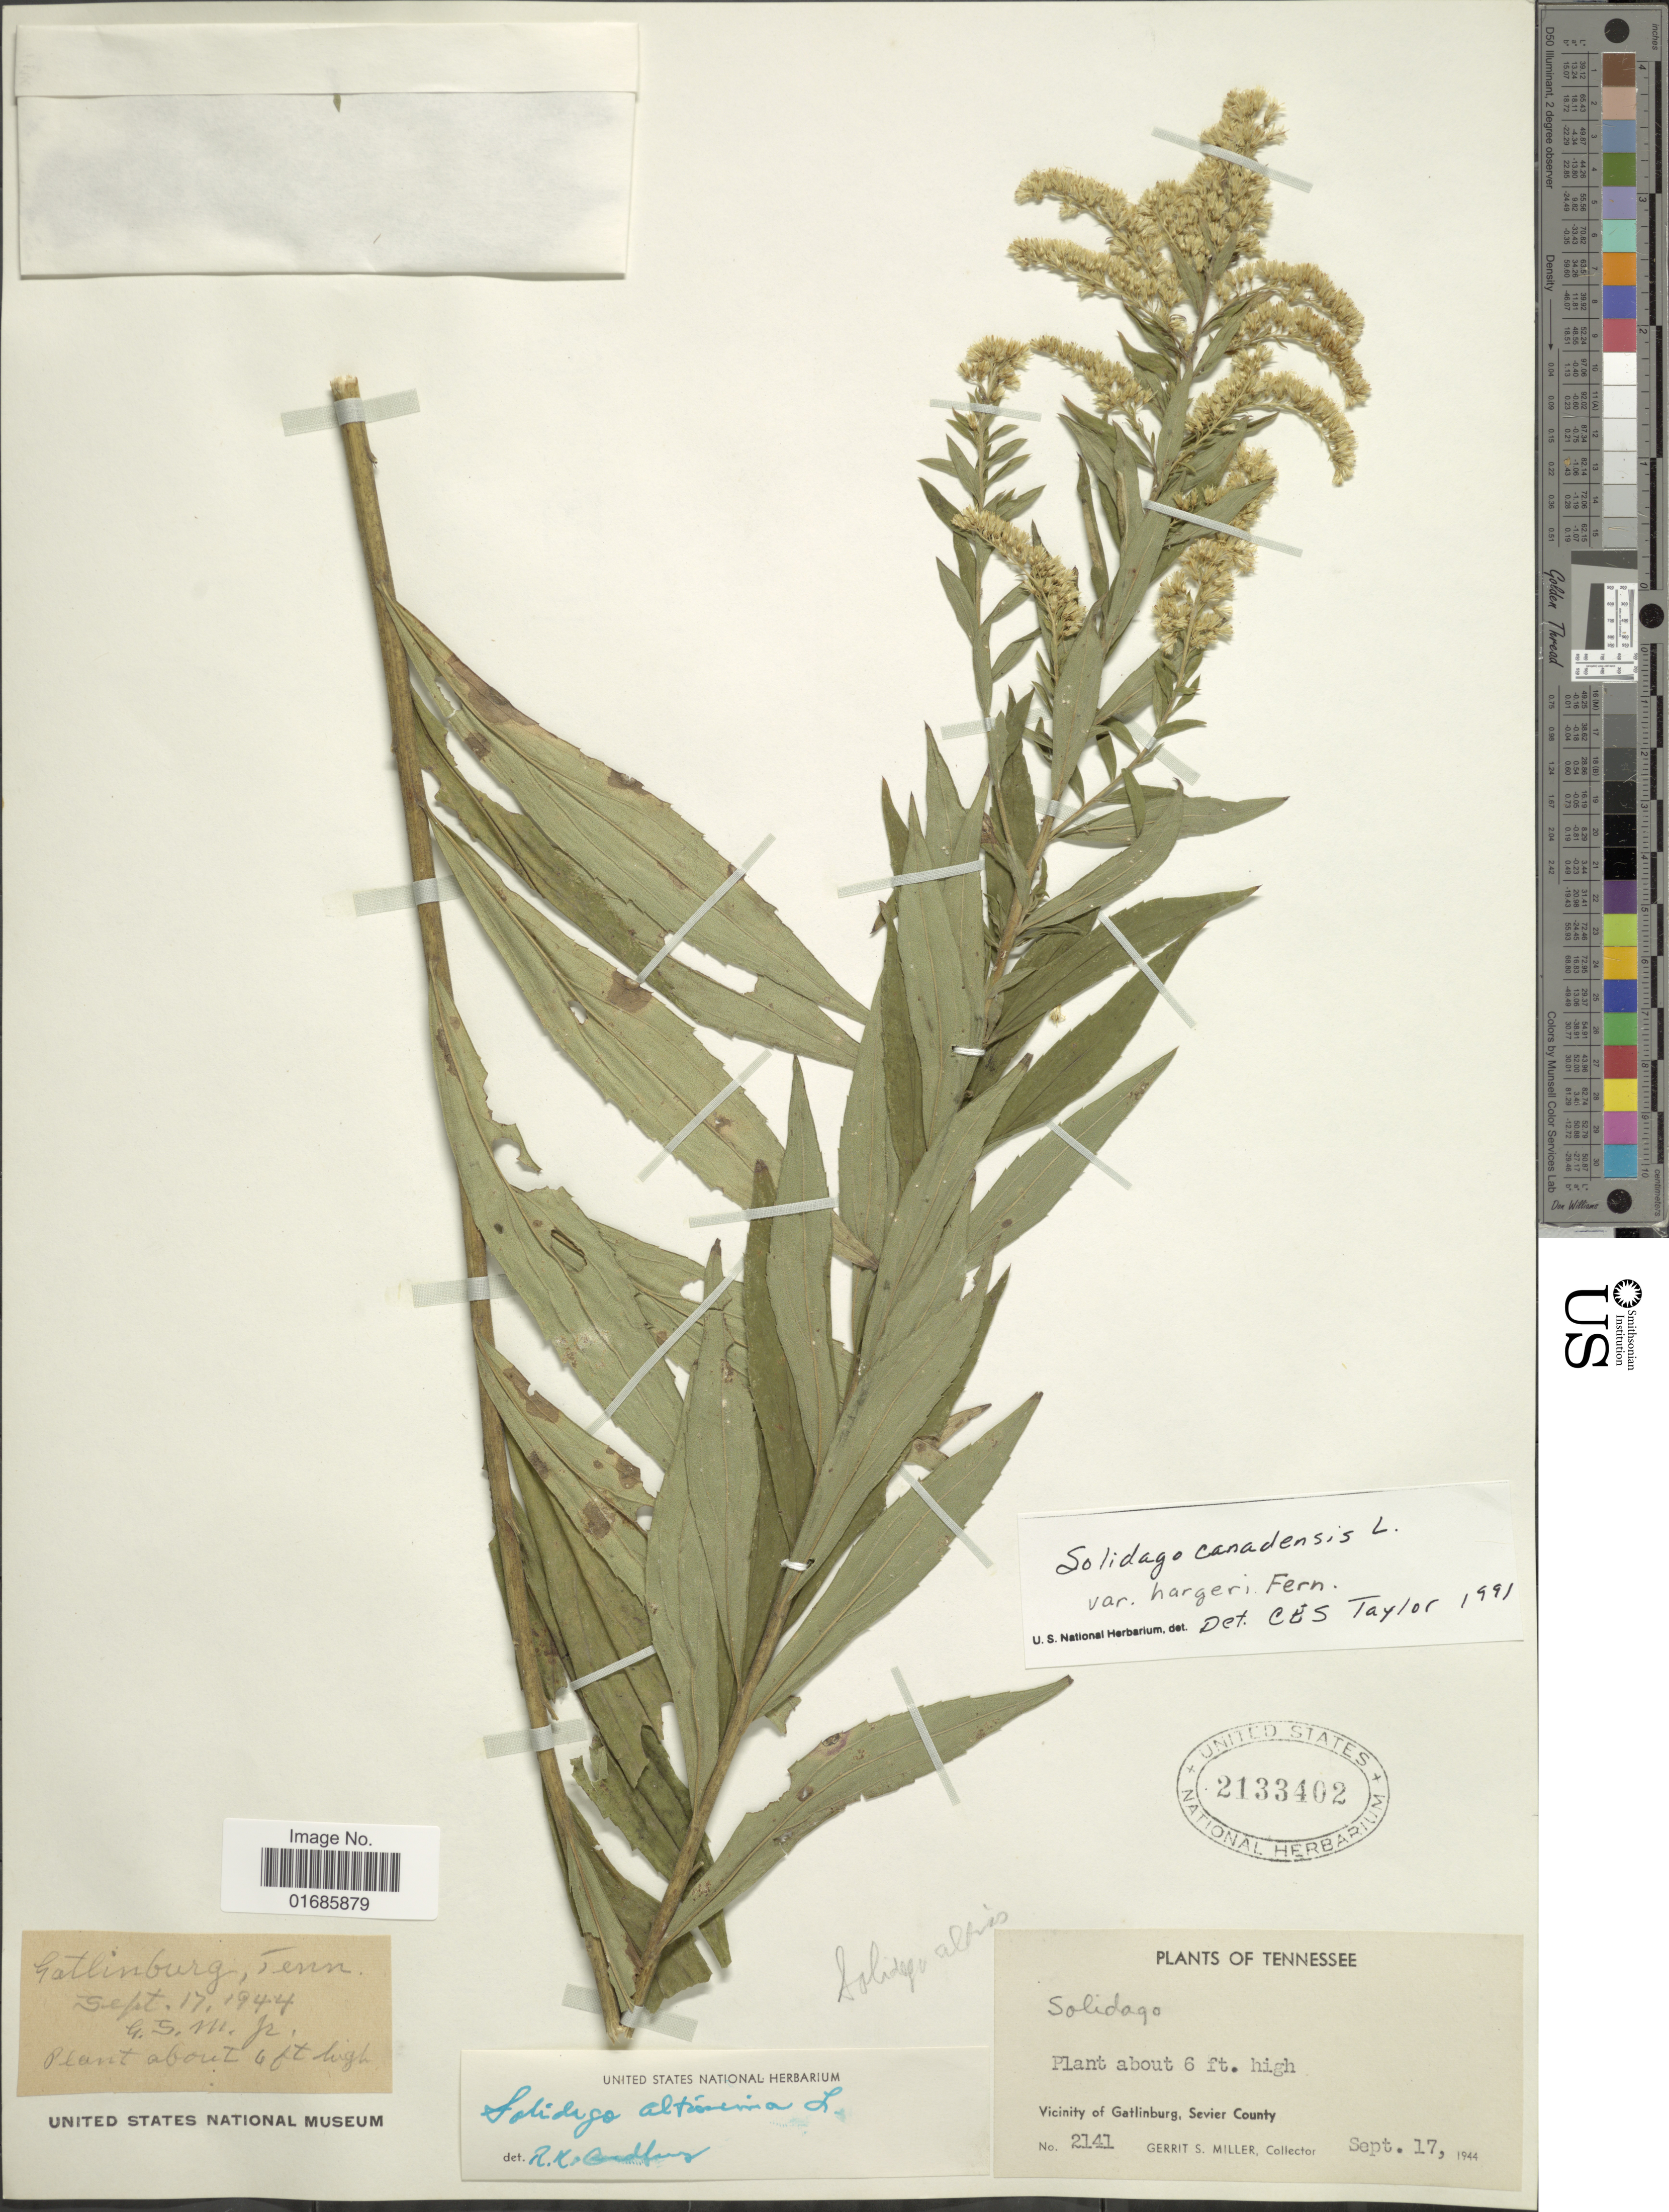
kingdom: Plantae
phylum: Tracheophyta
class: Magnoliopsida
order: Asterales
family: Asteraceae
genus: Solidago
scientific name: Solidago canadensis var. scabra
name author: (Muhl. ex Willd.) Torr. & A. Gray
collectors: G. S. Miller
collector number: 2141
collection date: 1944-09-17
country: United States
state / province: Tennessee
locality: Vicinity of Gatlinburg, Sevier County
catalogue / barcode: US 2133402